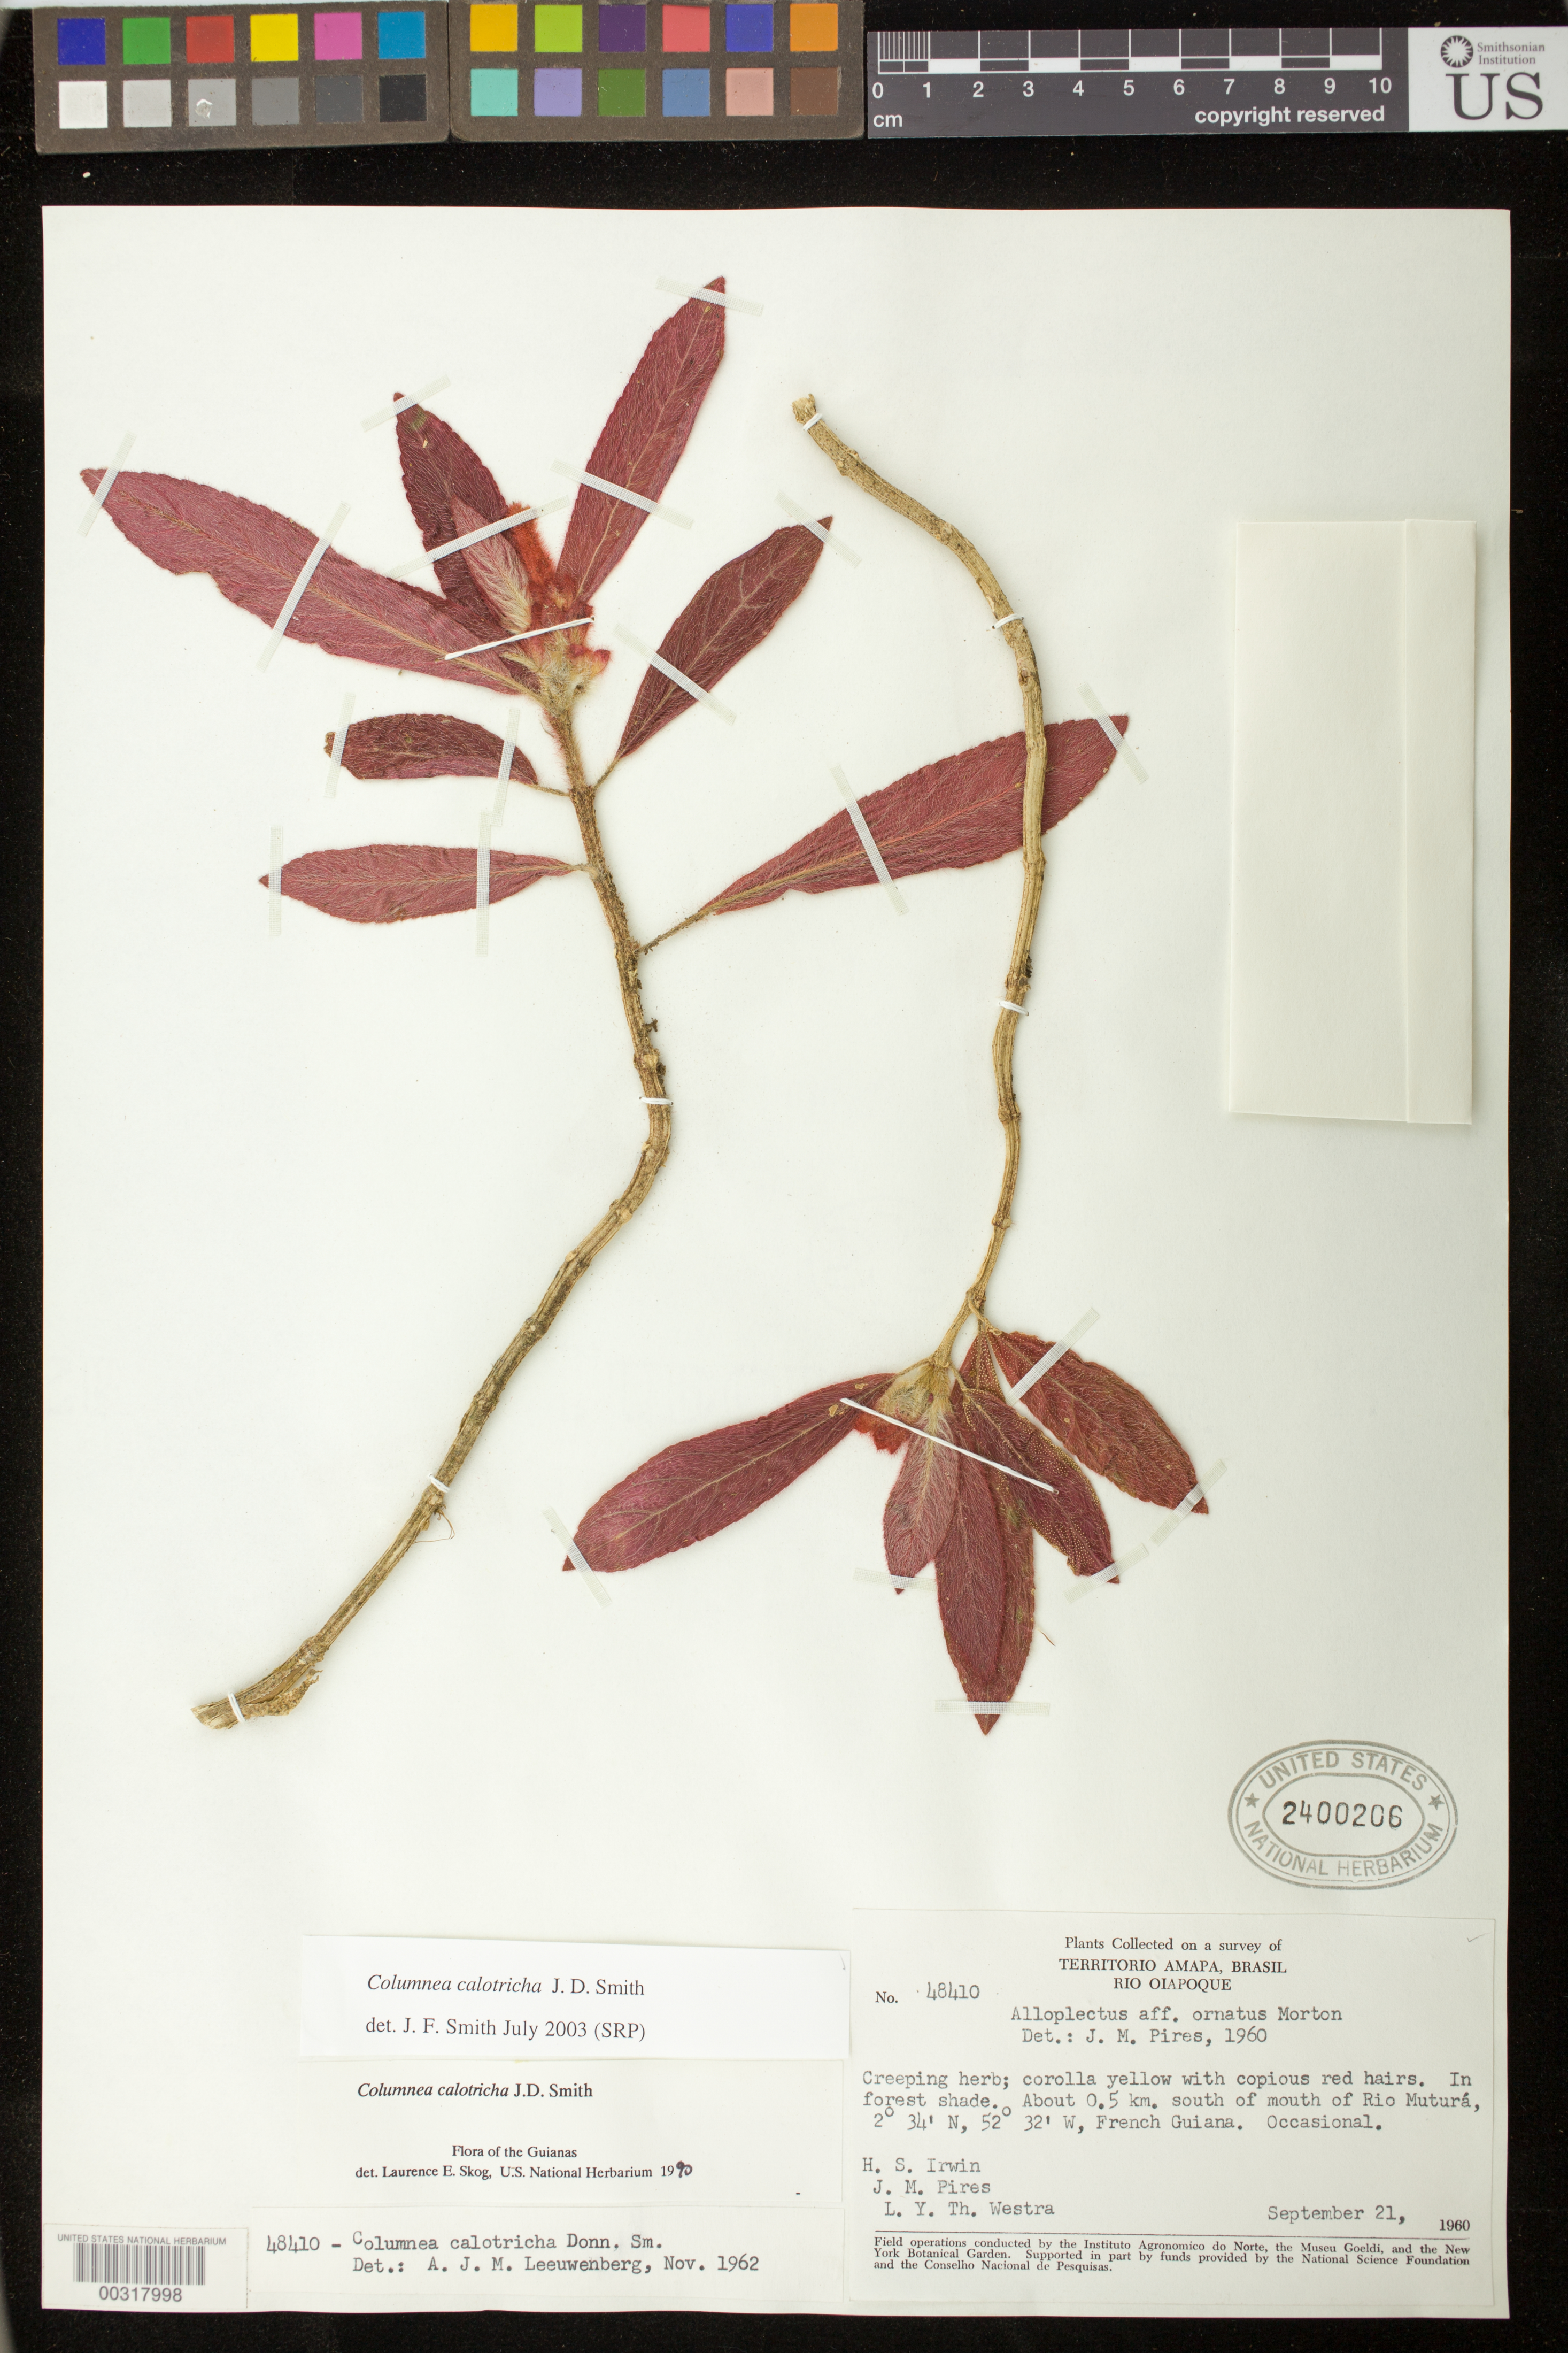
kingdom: Plantae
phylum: Tracheophyta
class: Magnoliopsida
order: Lamiales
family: Gesneriaceae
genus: Columnea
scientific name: Columnea calotricha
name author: Donn. Sm.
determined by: Smith, J. F.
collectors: H. Irwin, J. M. Pires & L. Y. T. Westra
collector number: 48410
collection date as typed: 21 Sep 1960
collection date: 1960-09-21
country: French Guiana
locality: Rio Oiapoque, about 0.5 km S of mouth of Rio Muturá, French Guiana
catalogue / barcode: US 2400206